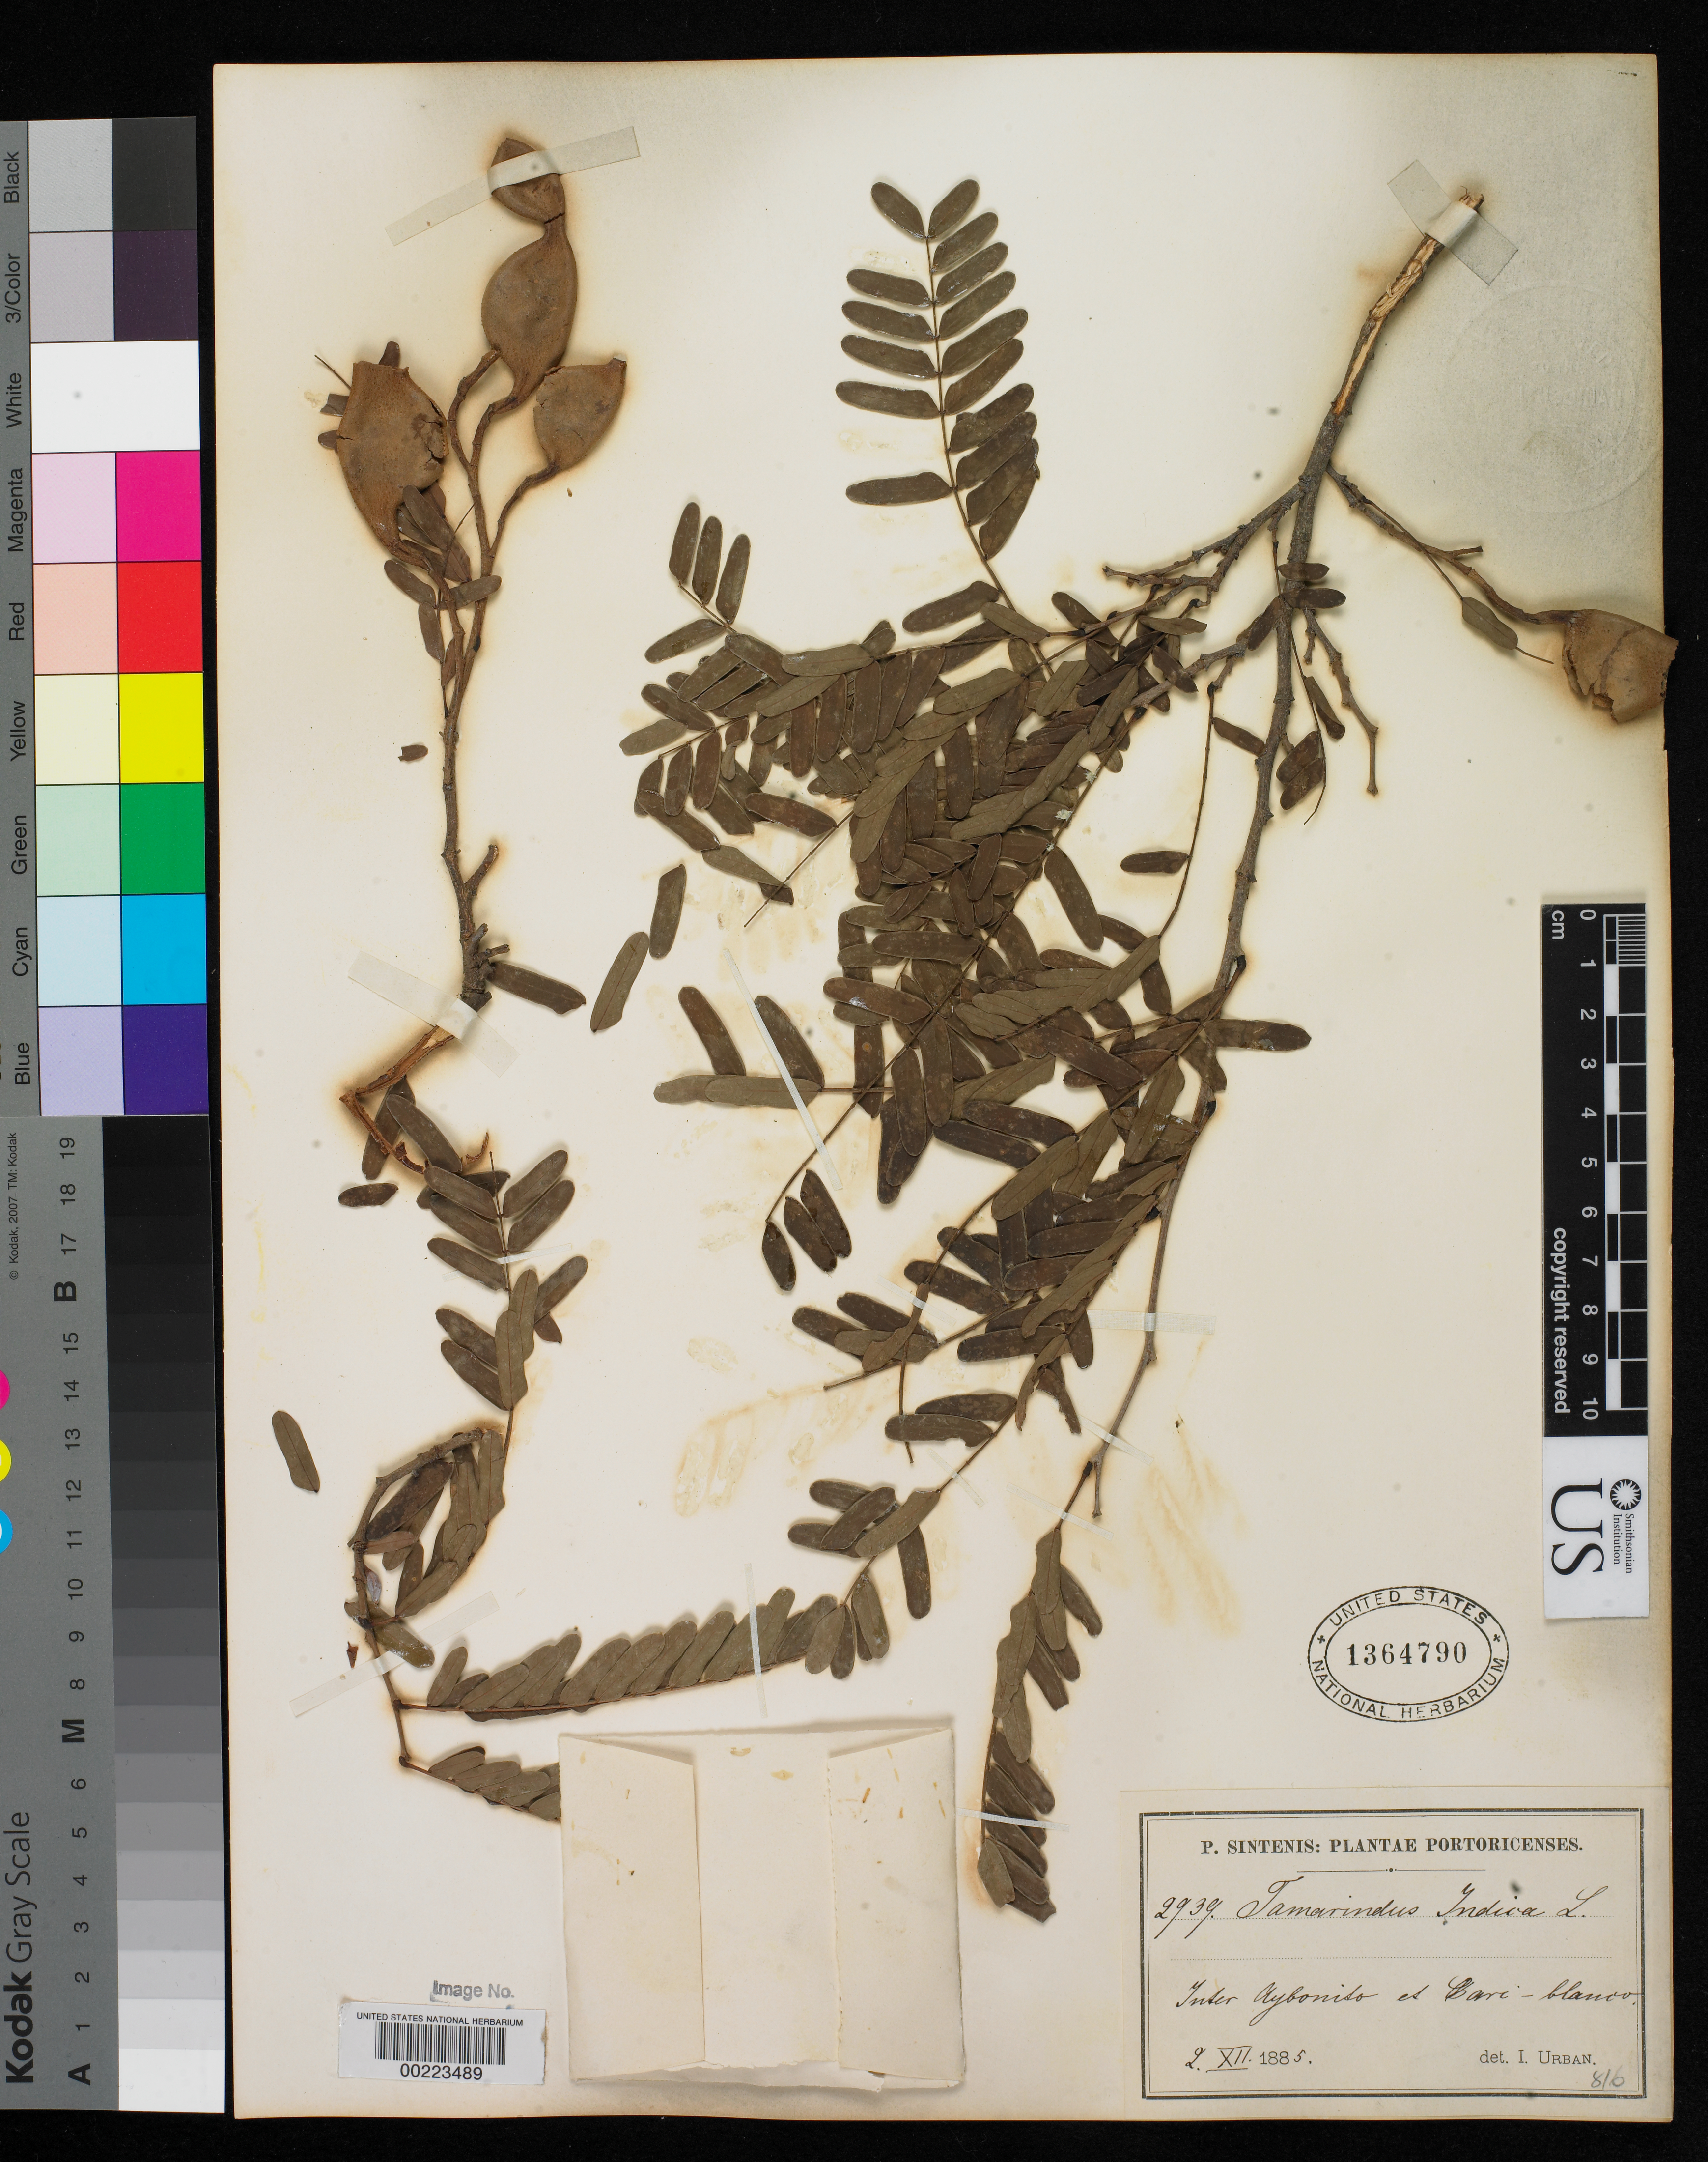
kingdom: Plantae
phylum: Tracheophyta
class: Magnoliopsida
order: Fabales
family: Fabaceae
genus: Tamarindus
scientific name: Tamarindus indica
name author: L.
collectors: P. Sintenis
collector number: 2939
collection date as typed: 02 Dec 1885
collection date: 1885-12-02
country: Puerto Rico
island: Greater Antilles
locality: Between aybonito and cari-blanco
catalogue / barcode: US 1364790